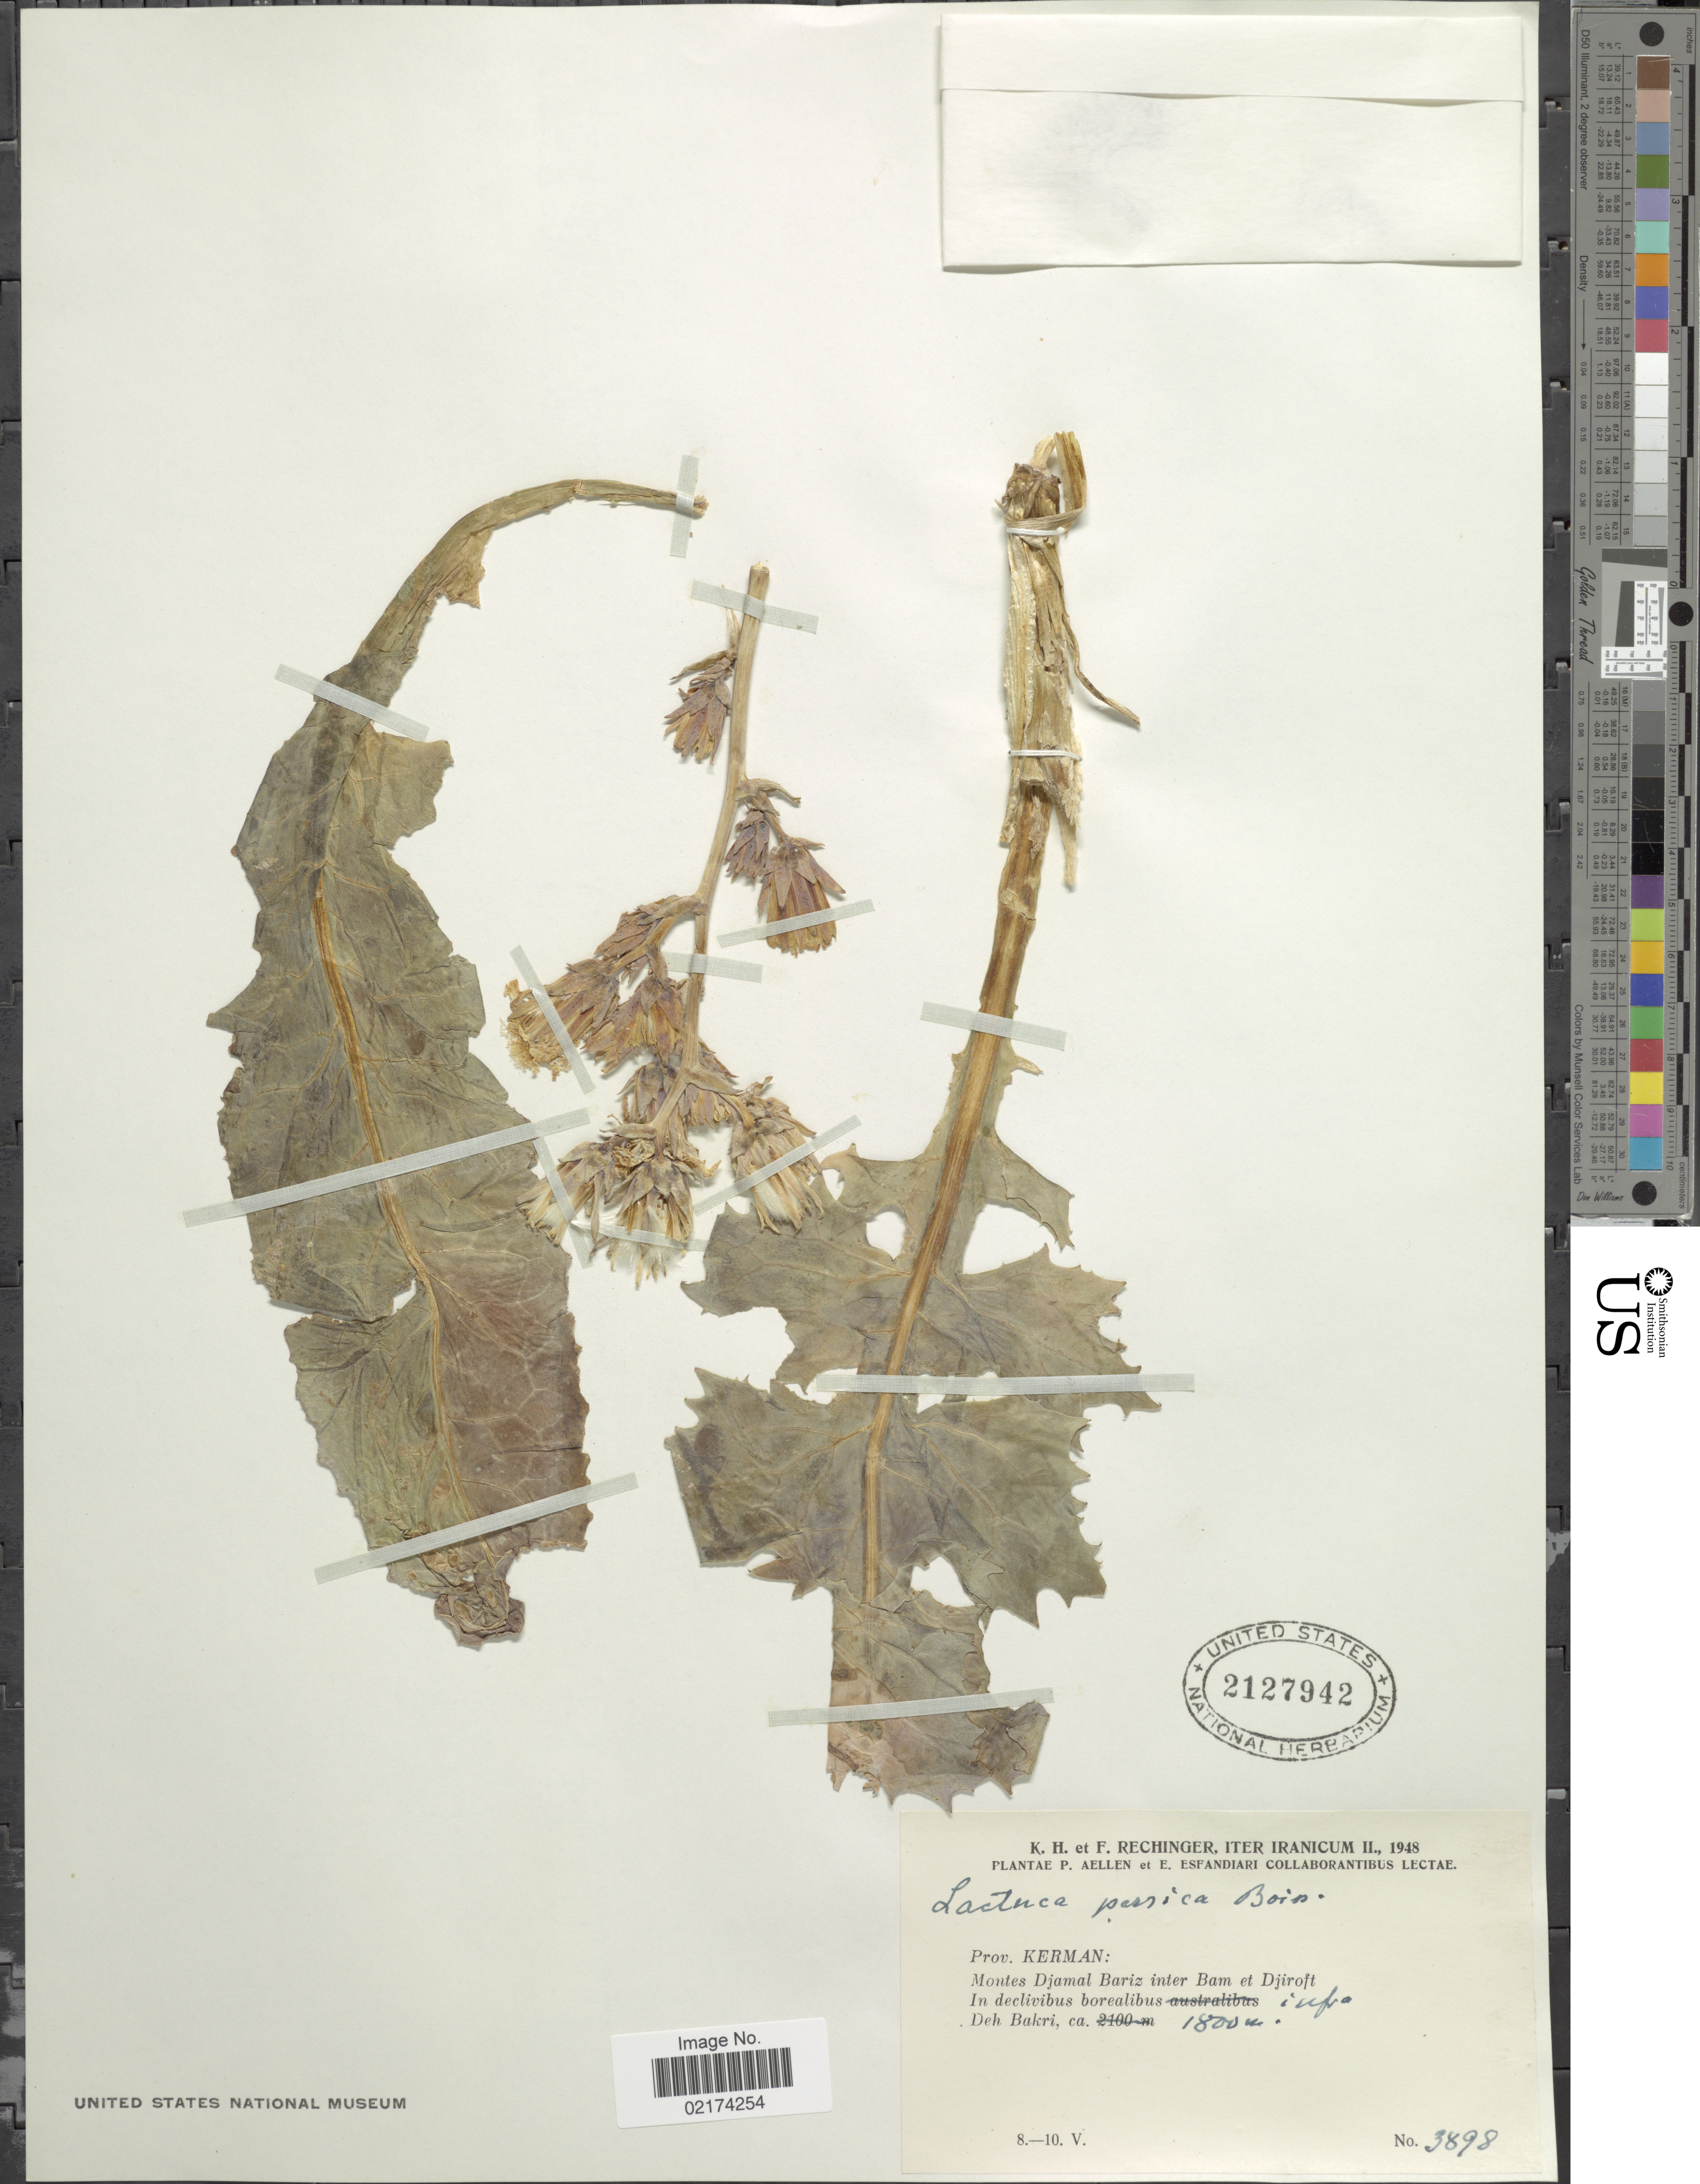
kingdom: Plantae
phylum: Tracheophyta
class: Magnoliopsida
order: Asterales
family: Asteraceae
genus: Lactuca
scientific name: Lactuca persica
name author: Boiss.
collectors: K. H. Rechinger & F. Rechinger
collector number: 3898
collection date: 1948-05-08/1948-05-10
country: Iran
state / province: Kerman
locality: Montes Djamal Bariz inter Bam et Djiroft, infra [interpreted] deh Bakri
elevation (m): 1800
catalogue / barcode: US 2127942